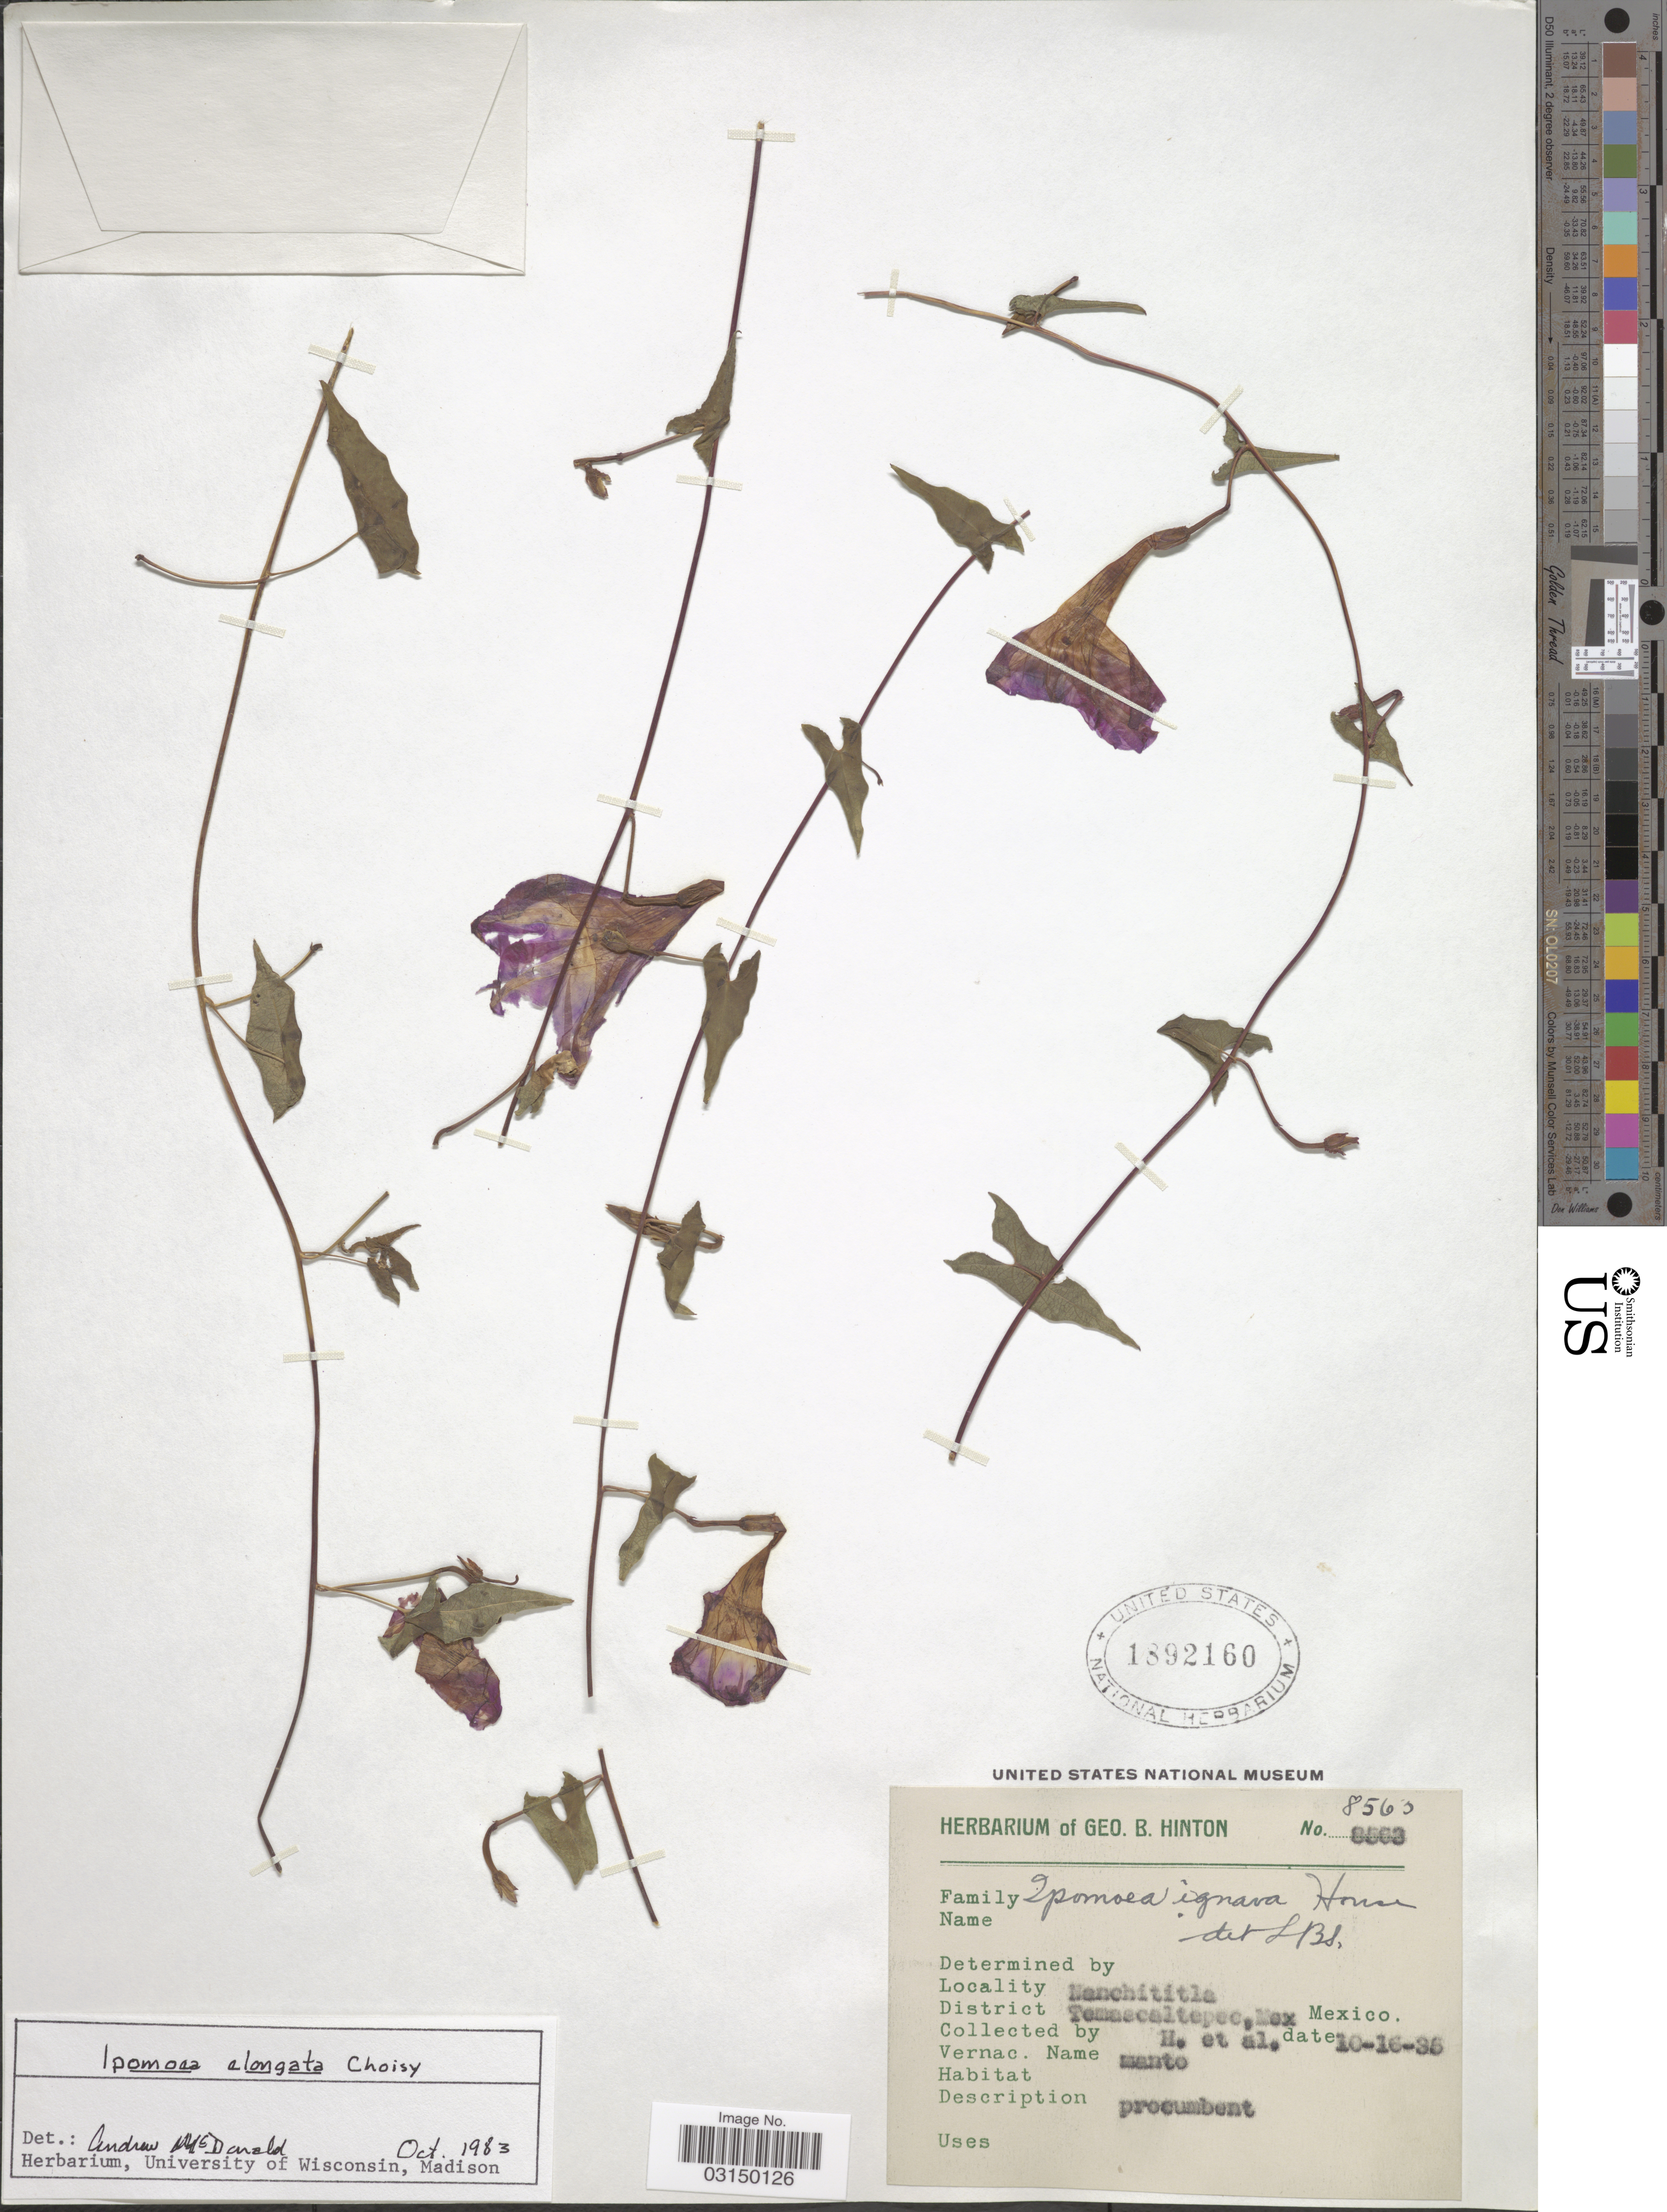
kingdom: Plantae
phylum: Tracheophyta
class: Magnoliopsida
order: Solanales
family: Convolvulaceae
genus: Ipomoea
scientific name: Ipomoea elongata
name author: Choisy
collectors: G. B. Hinton & et al.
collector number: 8563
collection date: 1935-10-16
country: Mexico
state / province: México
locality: Nanchititla. District Temascaltepec, Mex.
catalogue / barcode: US 1892160